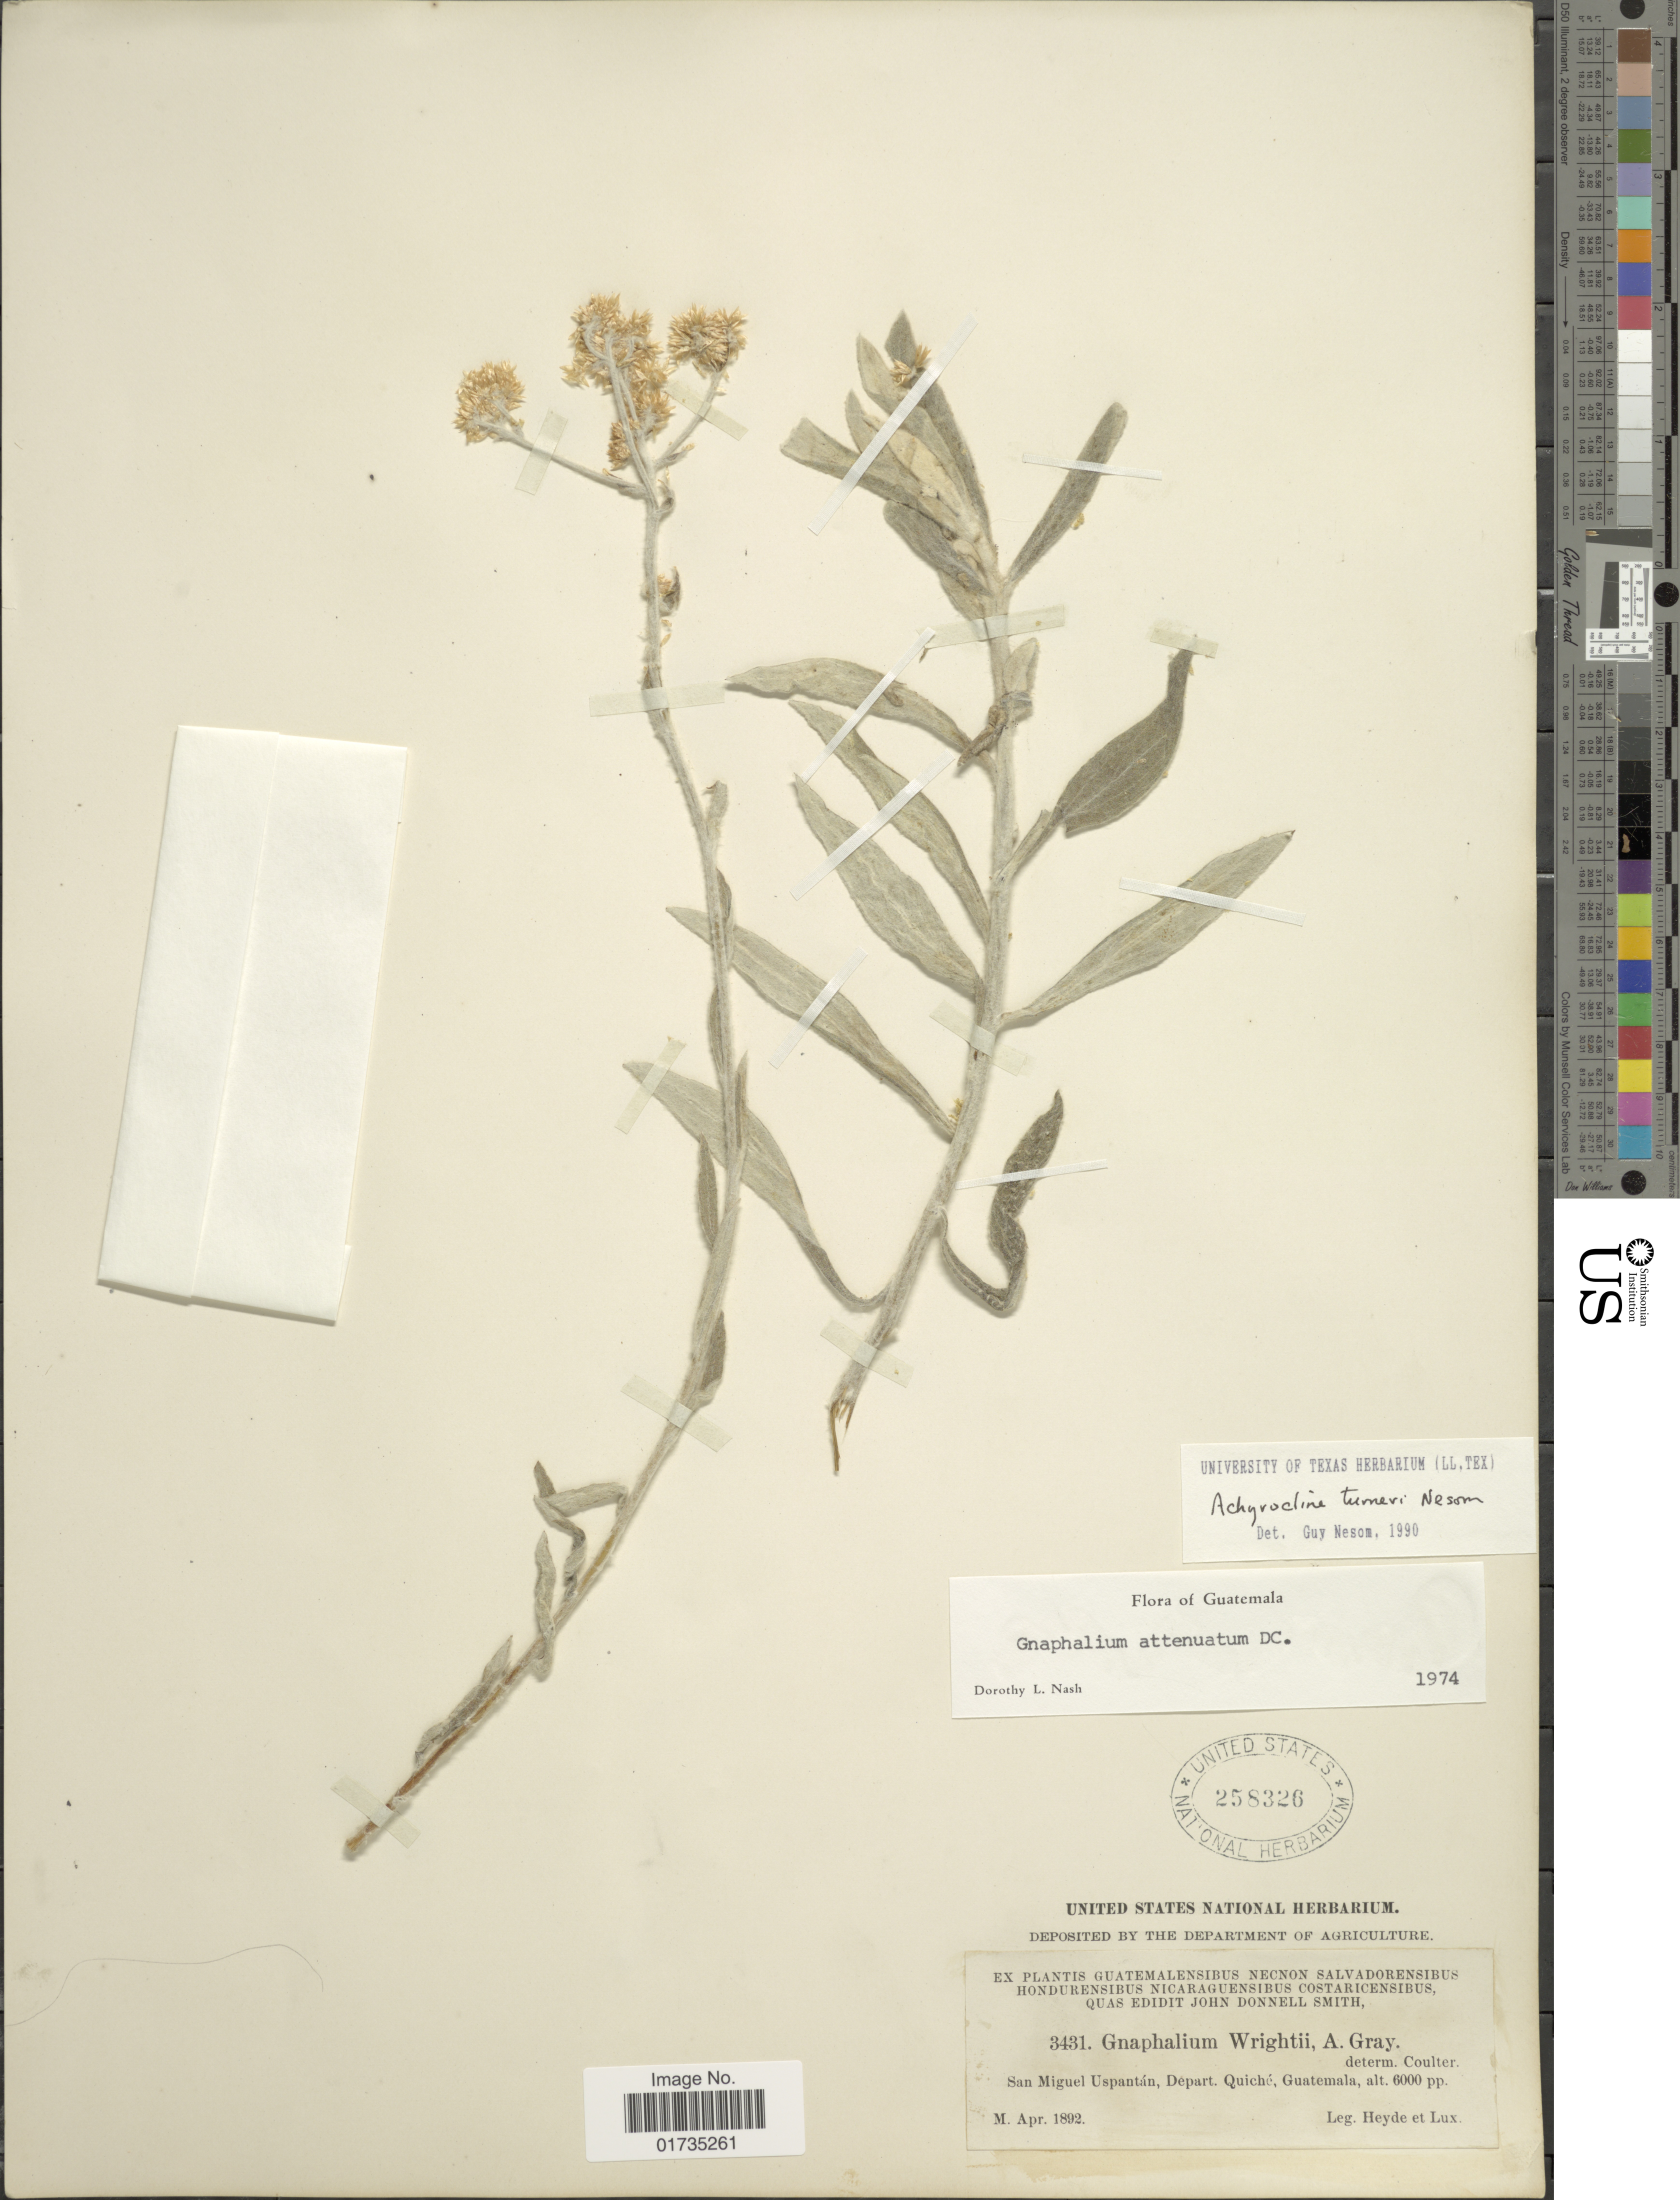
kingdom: Plantae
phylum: Tracheophyta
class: Magnoliopsida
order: Asterales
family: Asteraceae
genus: Achyrocline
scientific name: Achyrocline turneri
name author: G.L. Nesom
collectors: Heyde & Lux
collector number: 3431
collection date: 1892-04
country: Guatemala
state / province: El Quiché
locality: San Miguel uspantan, Depart. Quiche, Guatemala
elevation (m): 1829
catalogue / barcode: US 258326